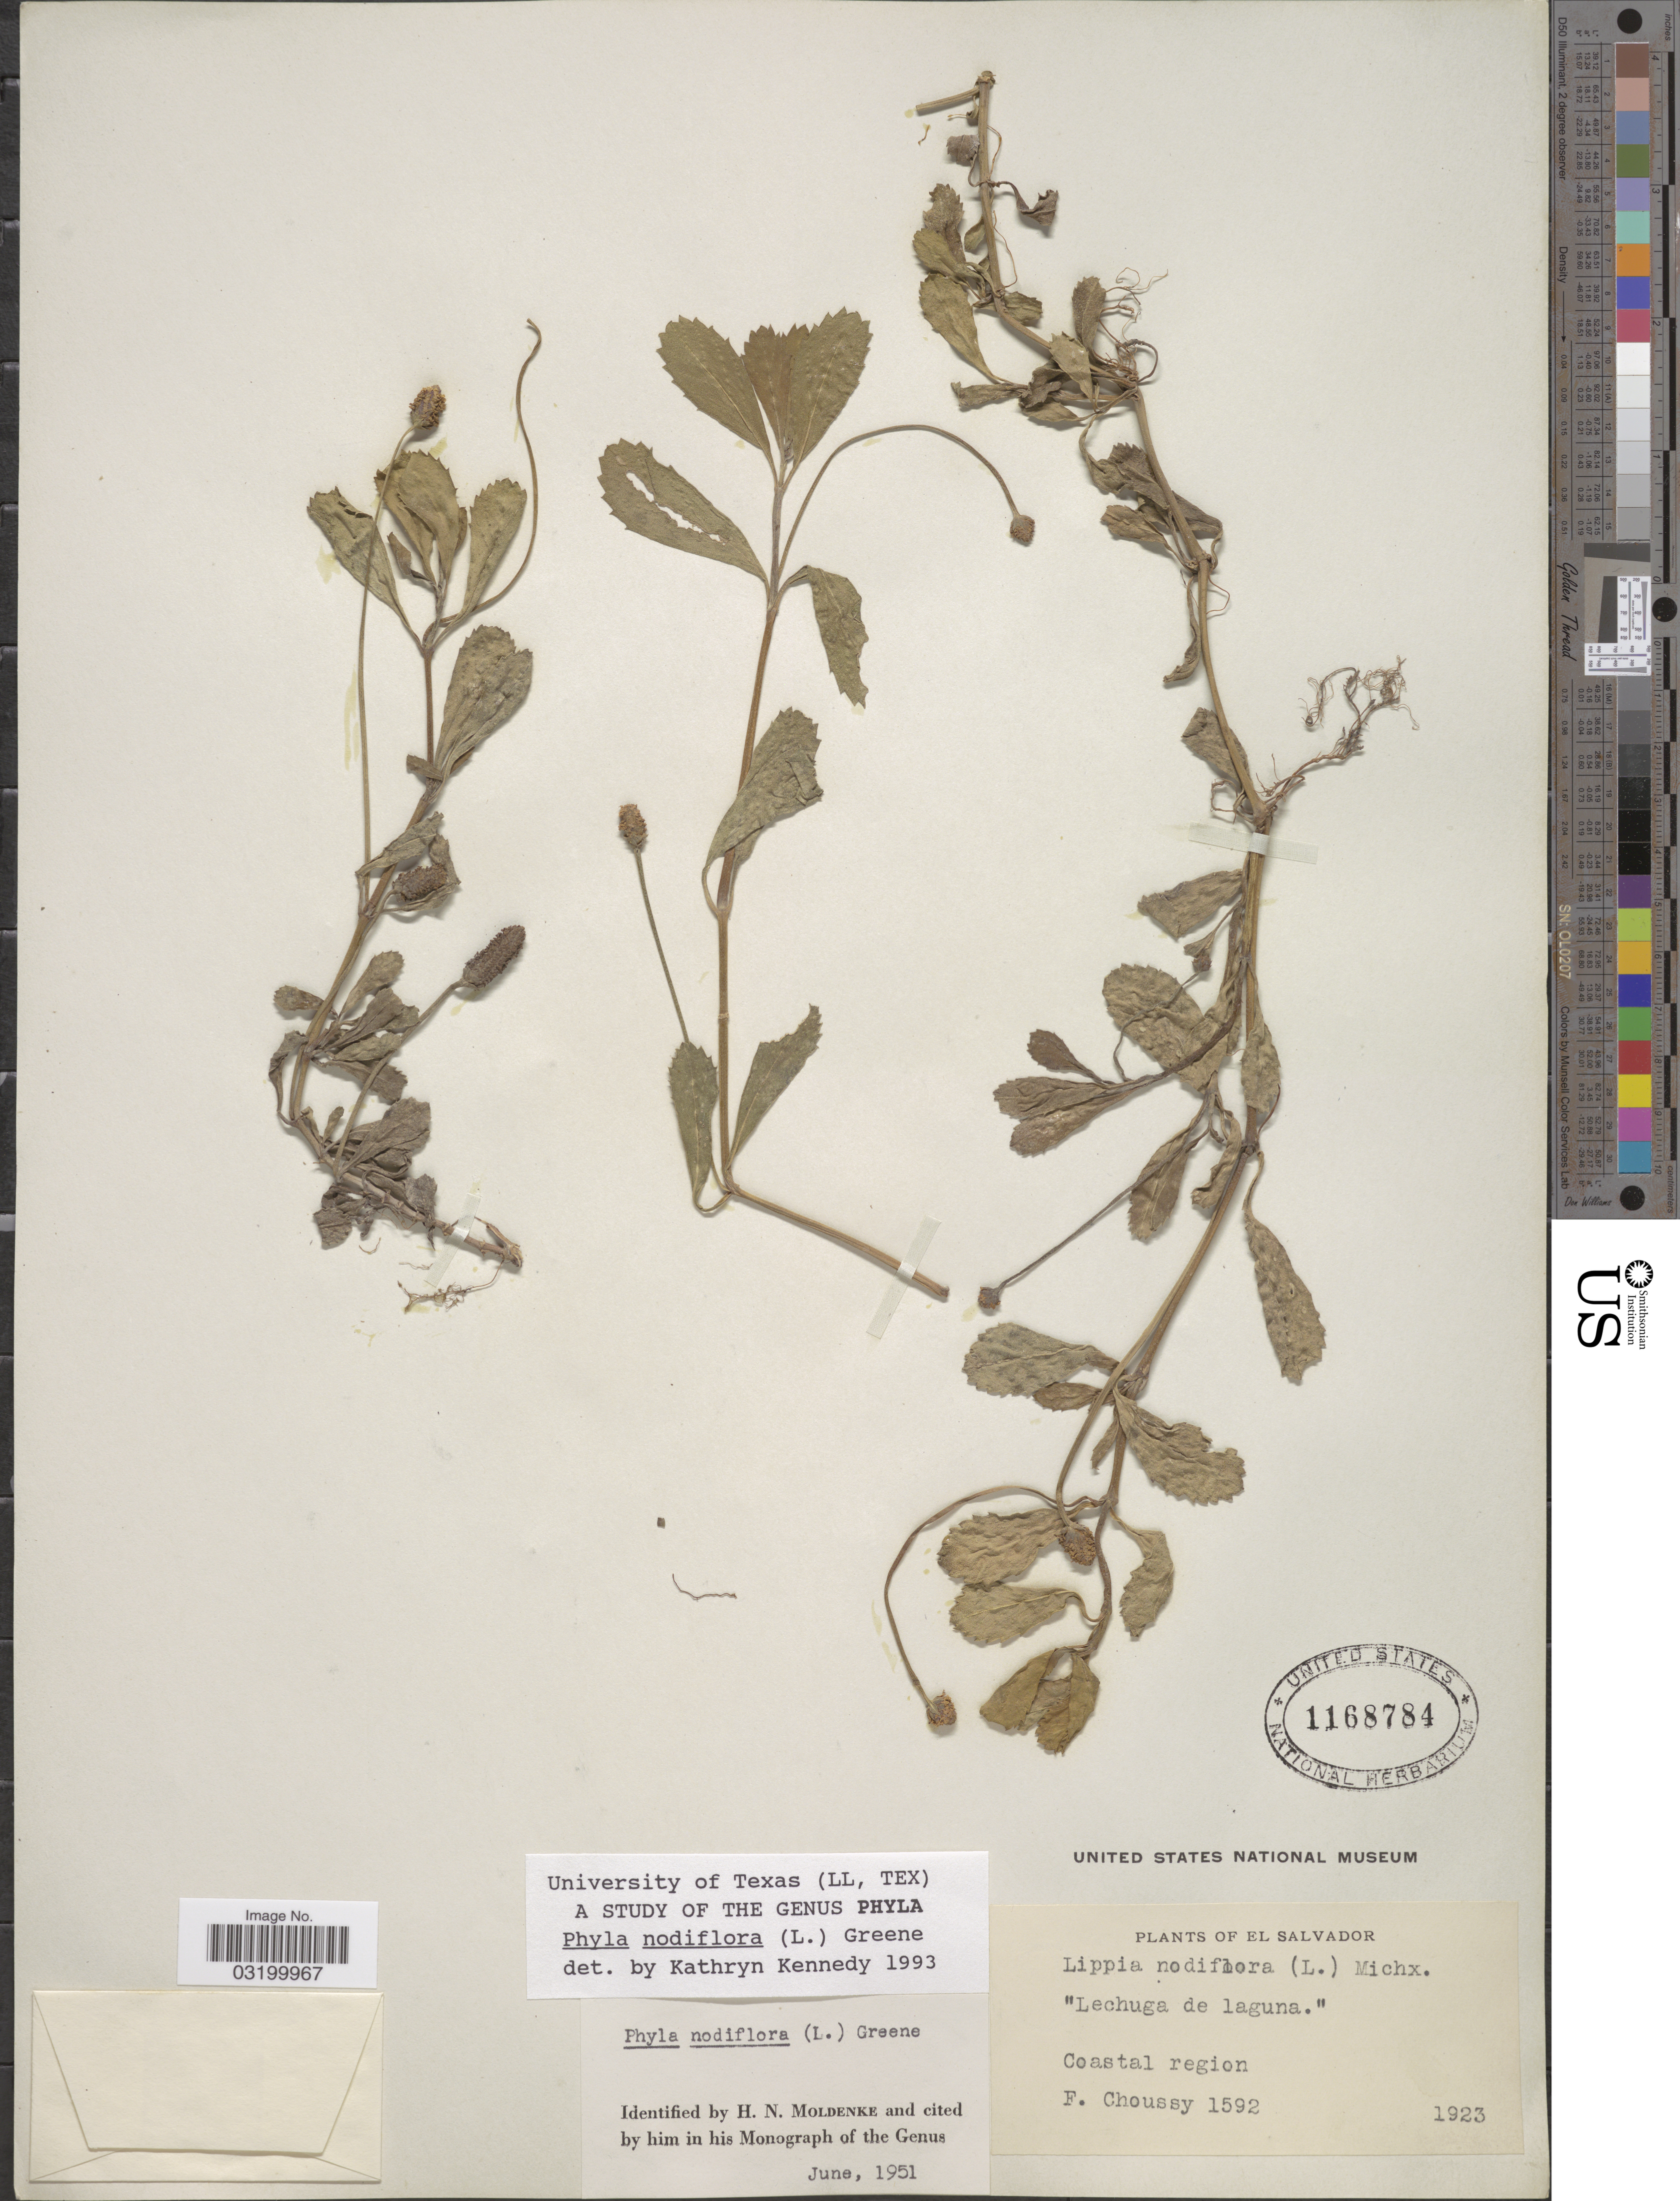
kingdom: Plantae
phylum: Tracheophyta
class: Magnoliopsida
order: Lamiales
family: Verbenaceae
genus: Phyla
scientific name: Phyla nodiflora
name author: (L.) Greene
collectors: F. Choussy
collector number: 1592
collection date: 1923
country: El Salvador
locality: Coastal region.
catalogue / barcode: US 1168784